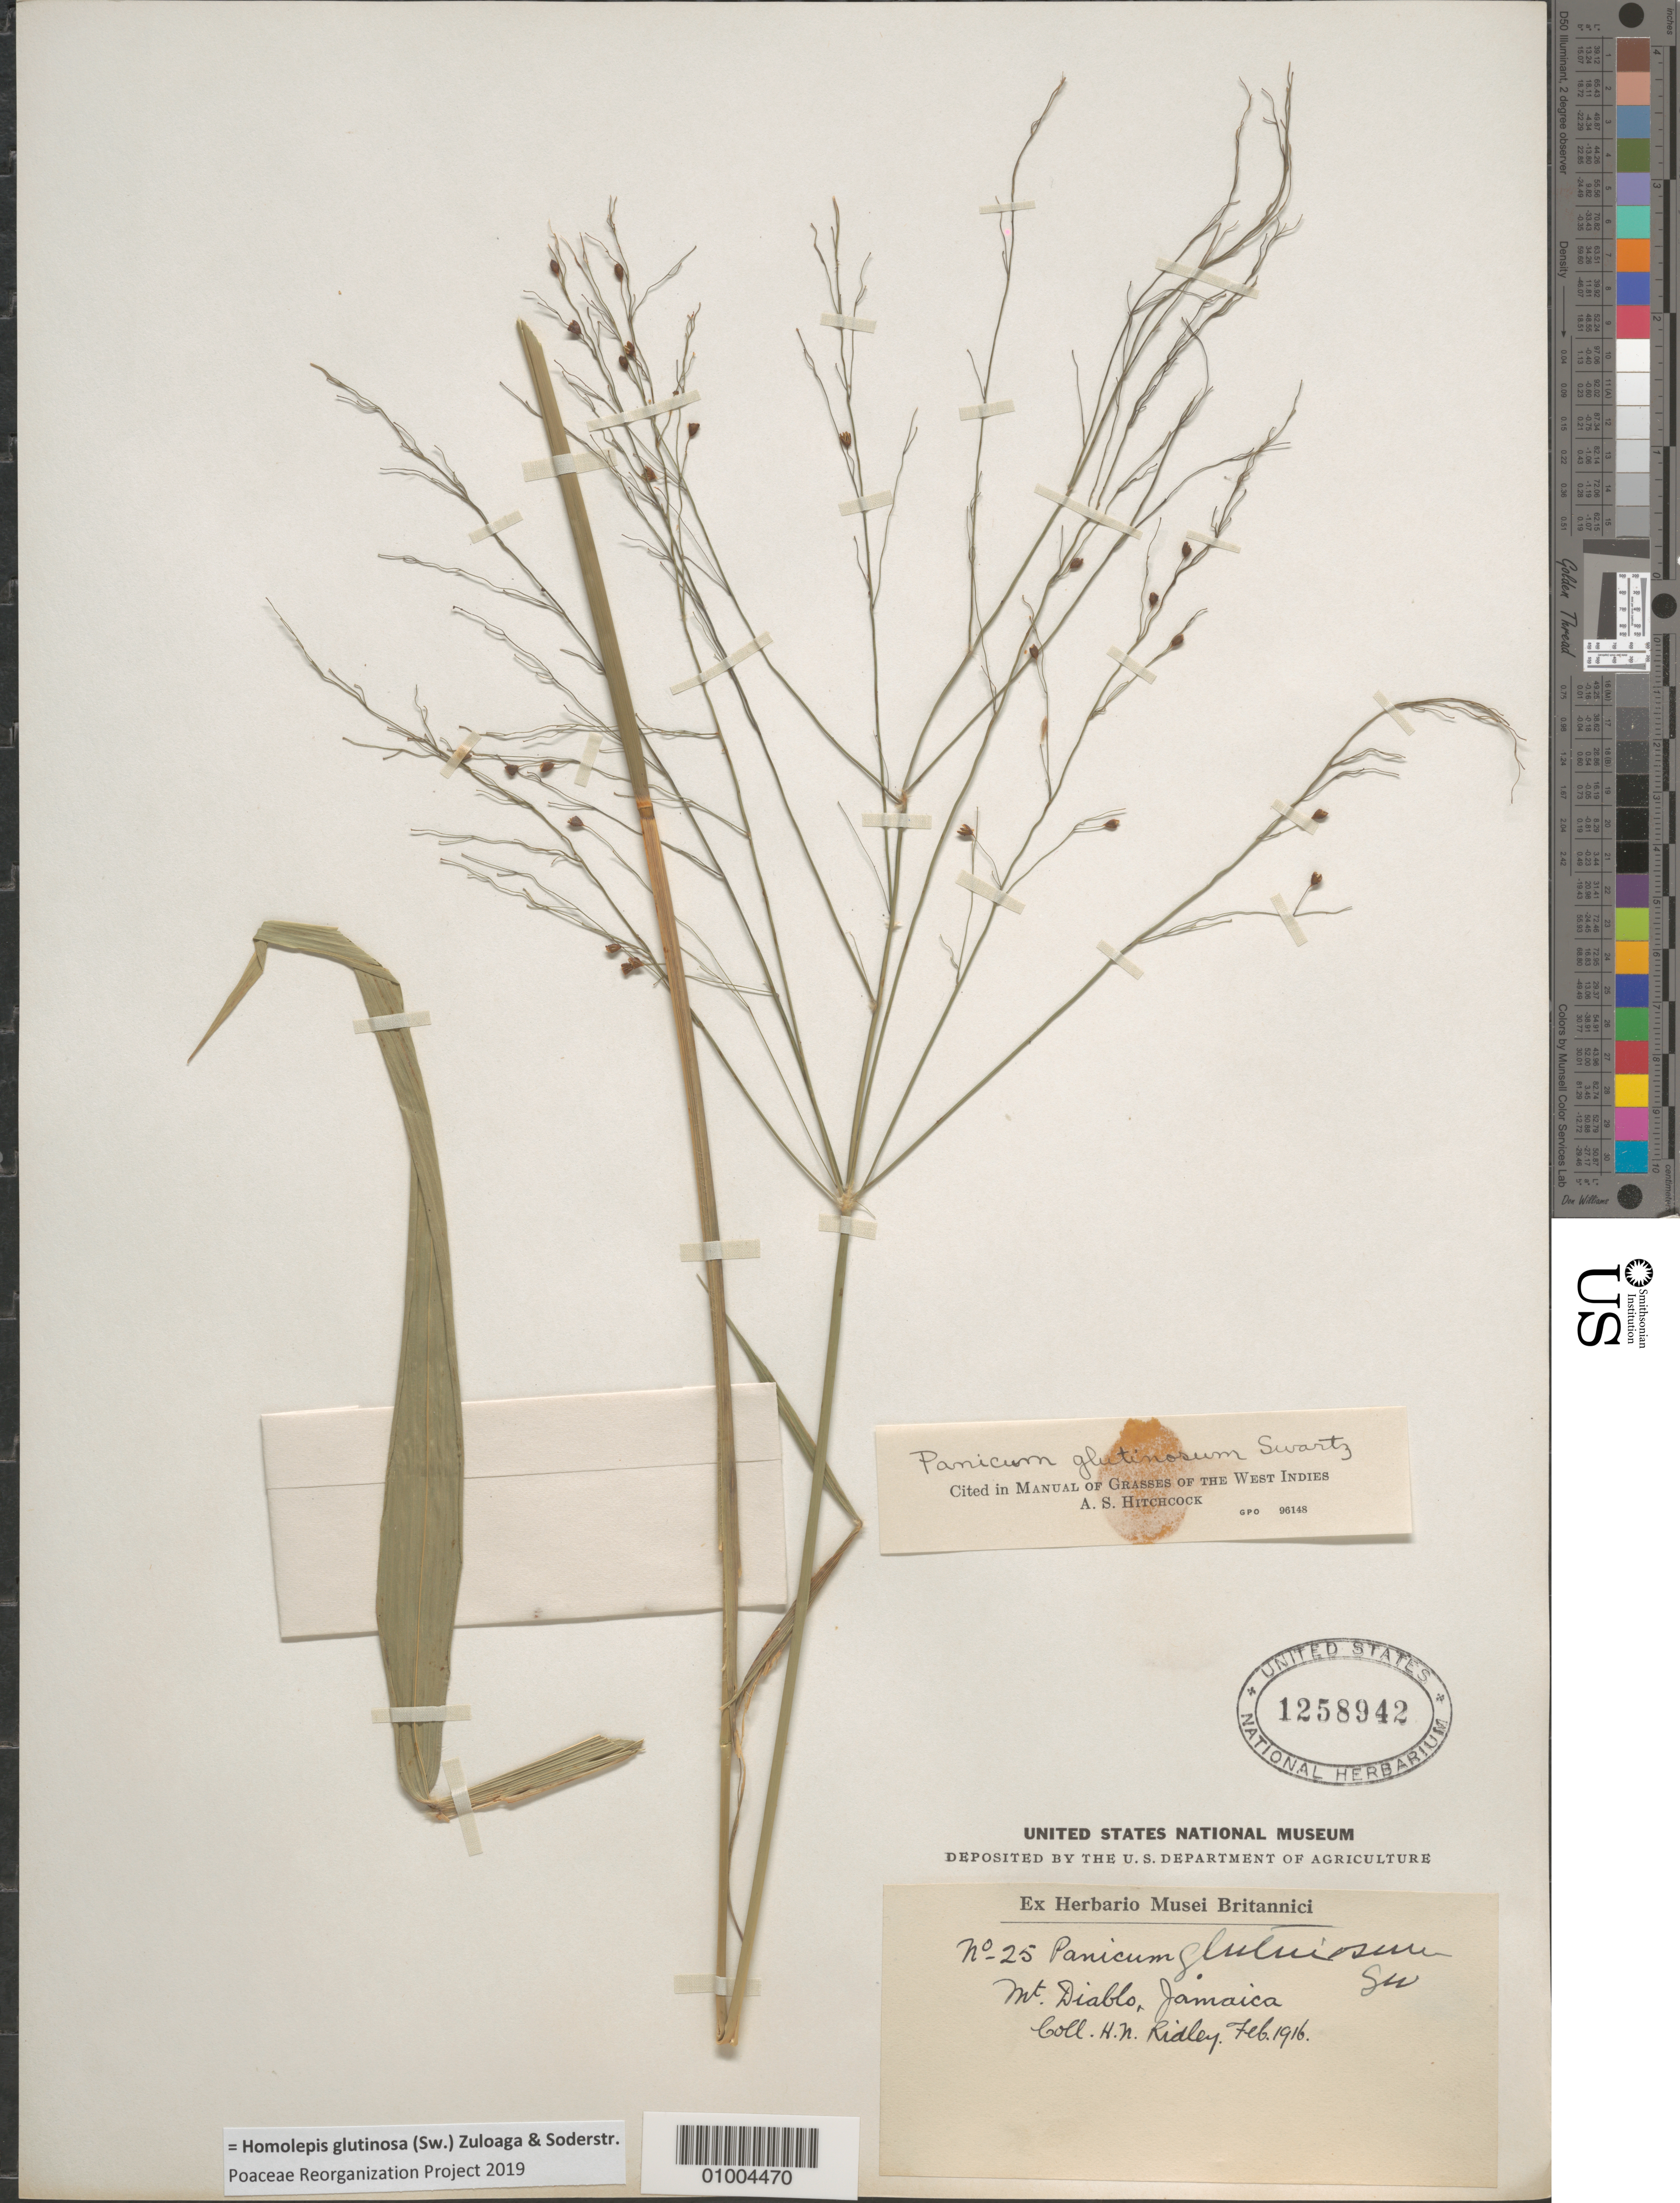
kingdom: Plantae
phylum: Tracheophyta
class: Liliopsida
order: Poales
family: Poaceae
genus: Homolepis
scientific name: Homolepis glutinosa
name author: (Sw.) Zuloaga & Soderstr.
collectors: H. N. Ridley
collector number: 25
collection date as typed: Feb 1916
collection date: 1916-02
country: Jamaica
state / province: Saint Catherine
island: Jamaica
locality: Mt. Diablo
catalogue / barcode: US 1258942